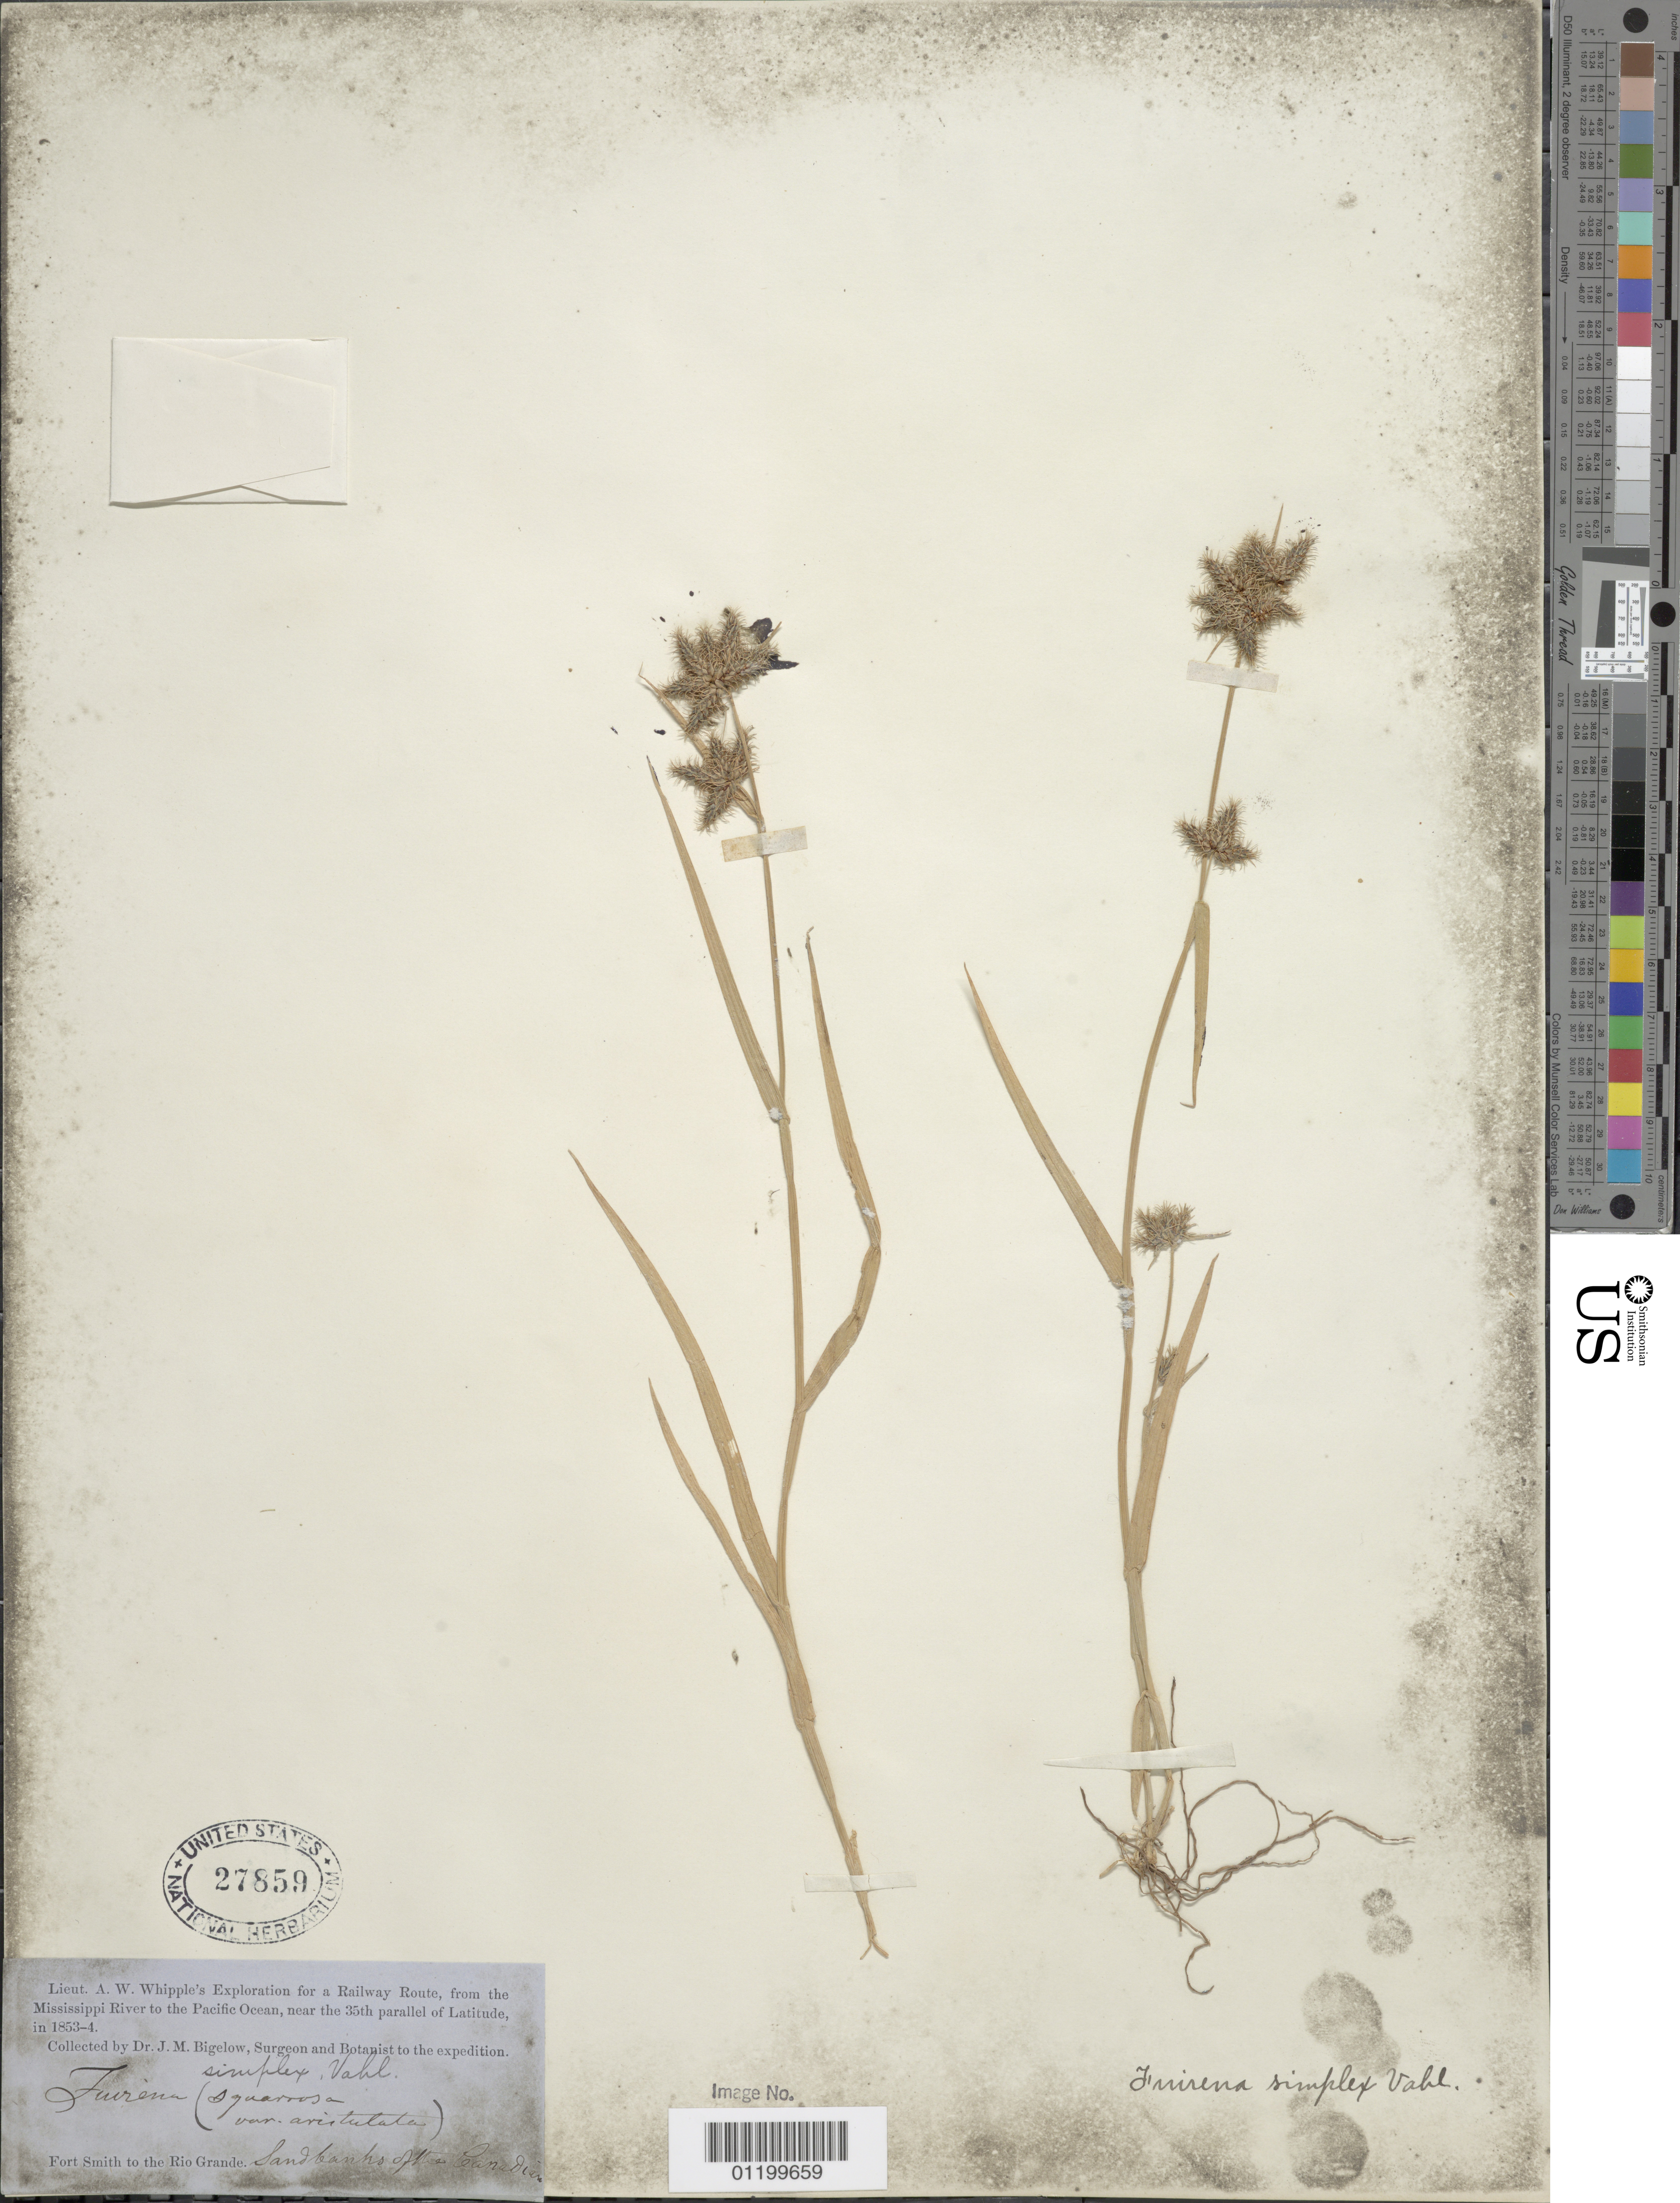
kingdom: Plantae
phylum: Tracheophyta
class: Liliopsida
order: Poales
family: Cyperaceae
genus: Fuirena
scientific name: Fuirena simplex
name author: Vahl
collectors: J. M. Bigelow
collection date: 1853/1854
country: United States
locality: Fort Smith to the Rio Grande. Sand banks of the Canadian River.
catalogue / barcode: US 27859